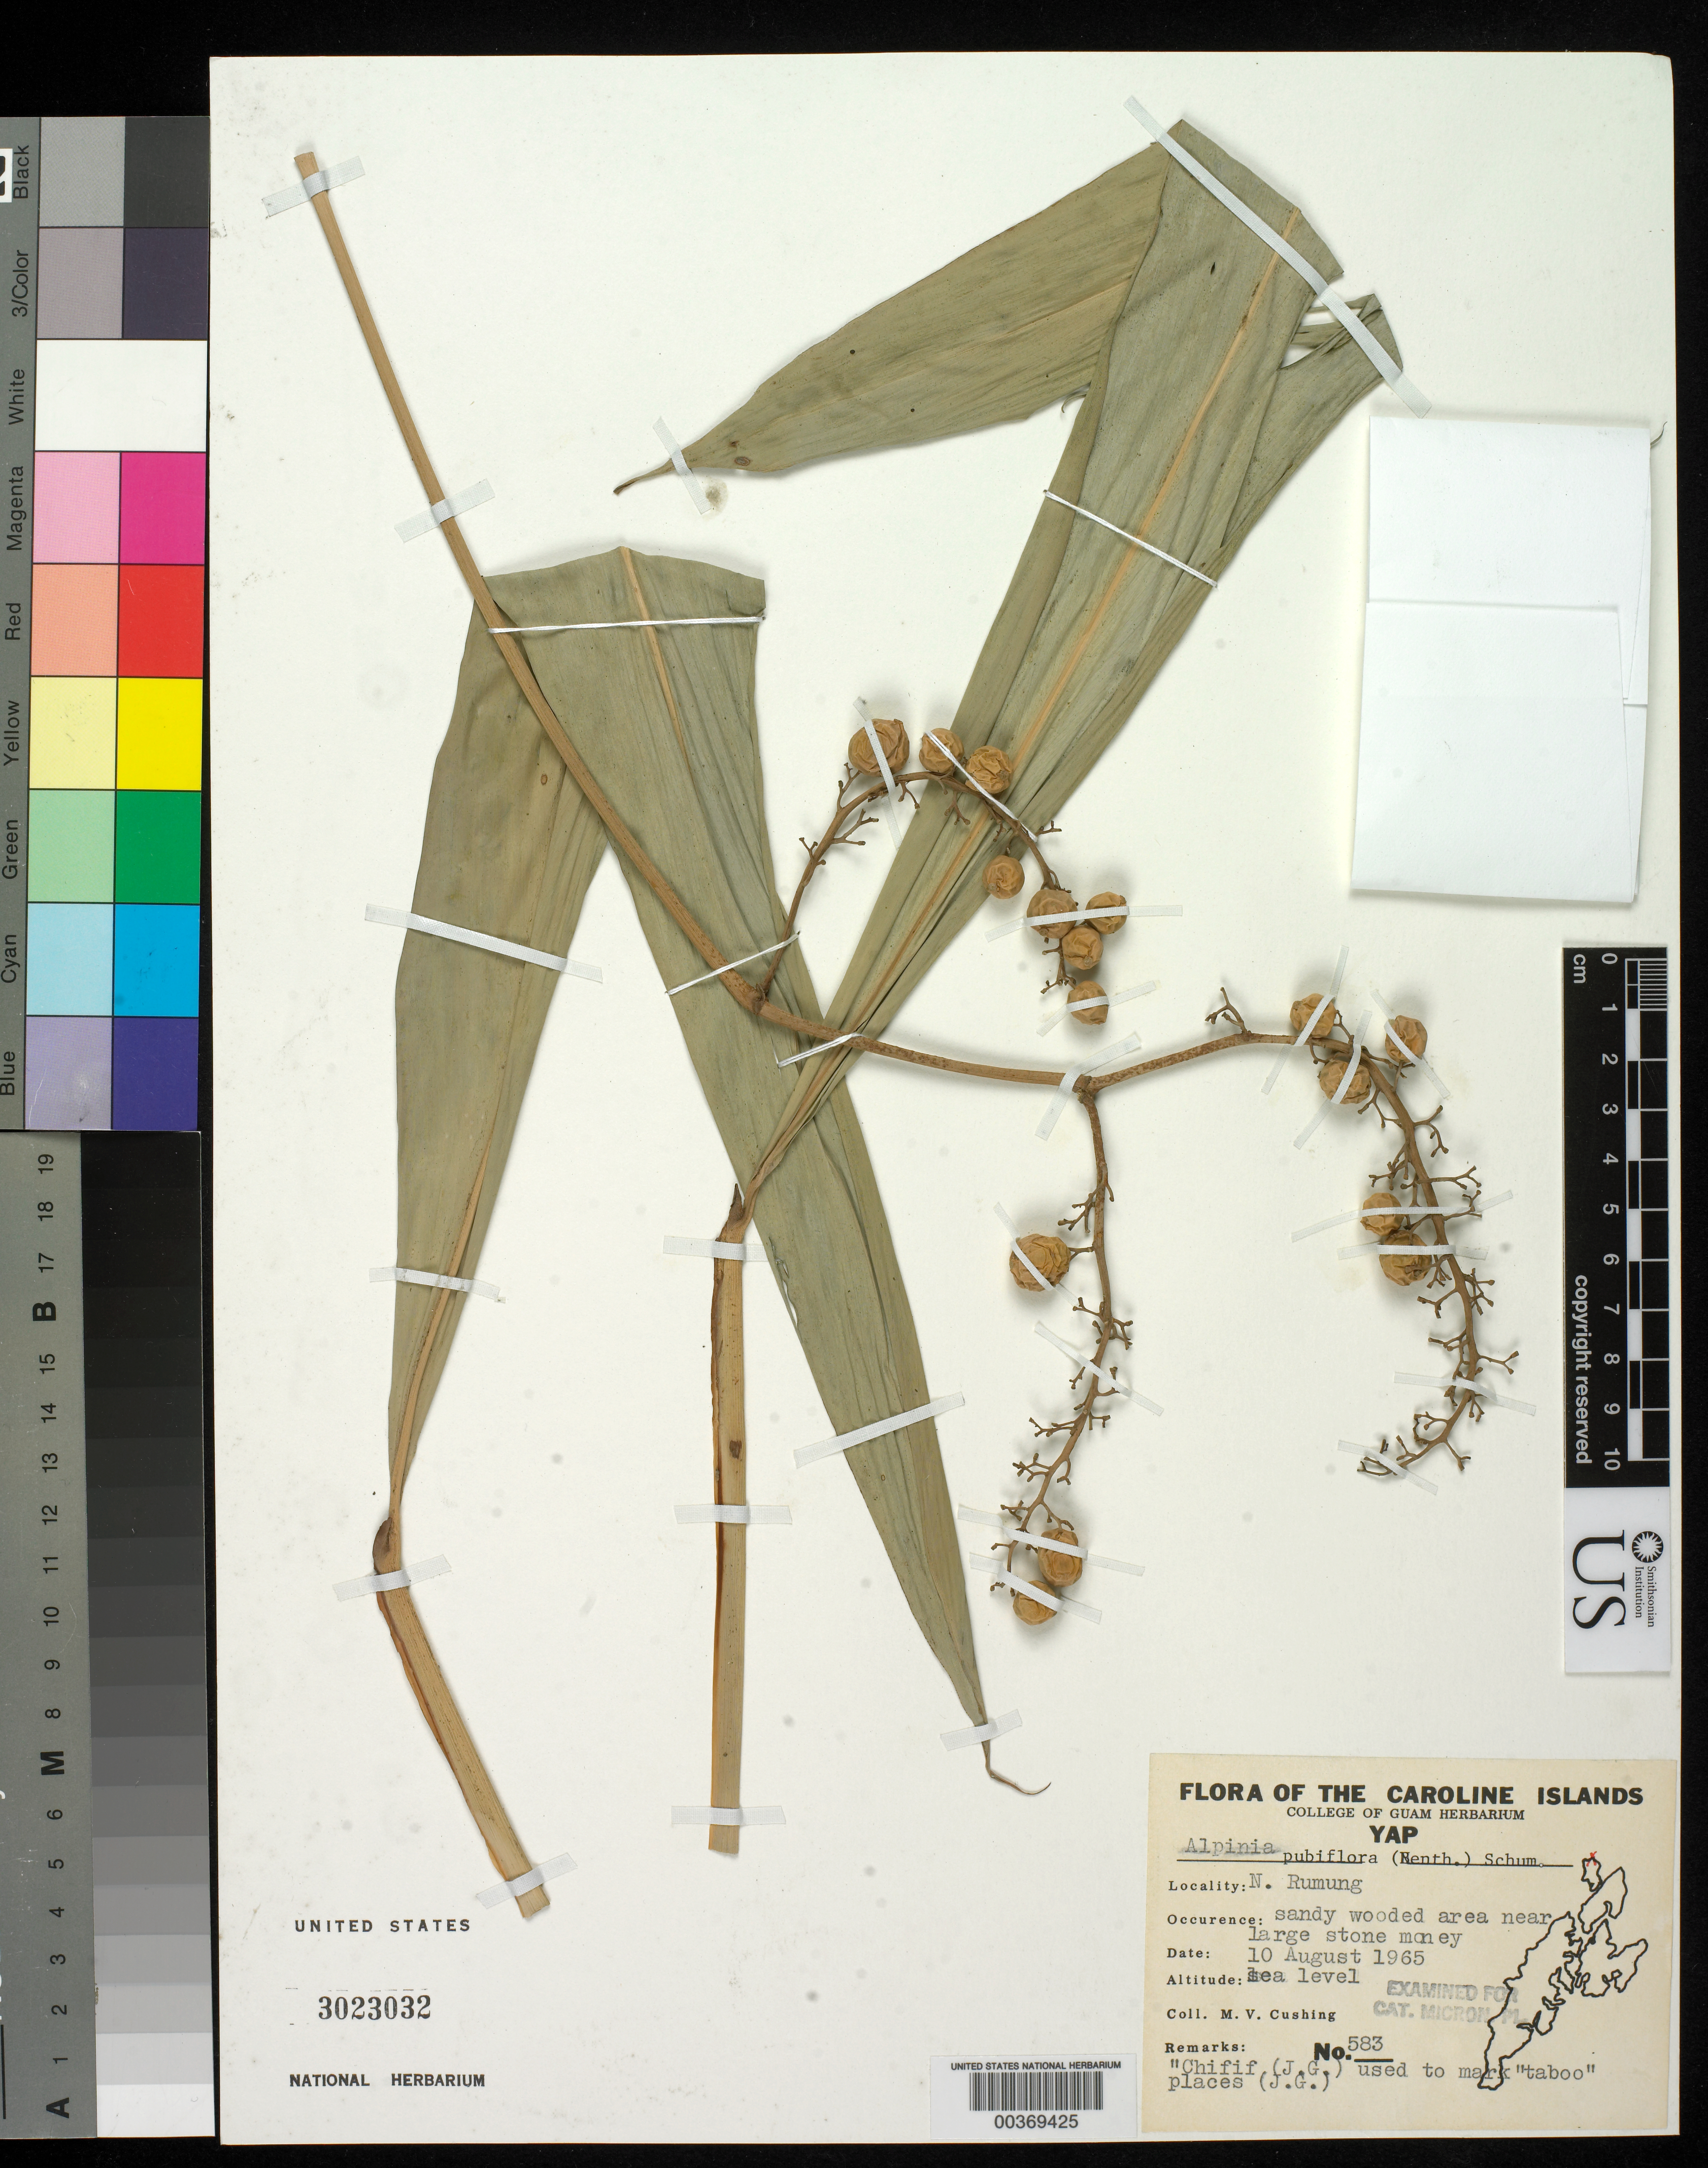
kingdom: Plantae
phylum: Tracheophyta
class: Liliopsida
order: Zingiberales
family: Zingiberaceae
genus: Alpinia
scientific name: Alpinia pubiflora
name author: (Benth.) K. Schum.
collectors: M. V. Cushing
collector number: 583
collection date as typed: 10 Aug 1965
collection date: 1965-08-10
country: Micronesia, Federated States of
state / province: Yap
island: Rumung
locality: N. Rumung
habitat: sandy wooded area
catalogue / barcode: US 3023032